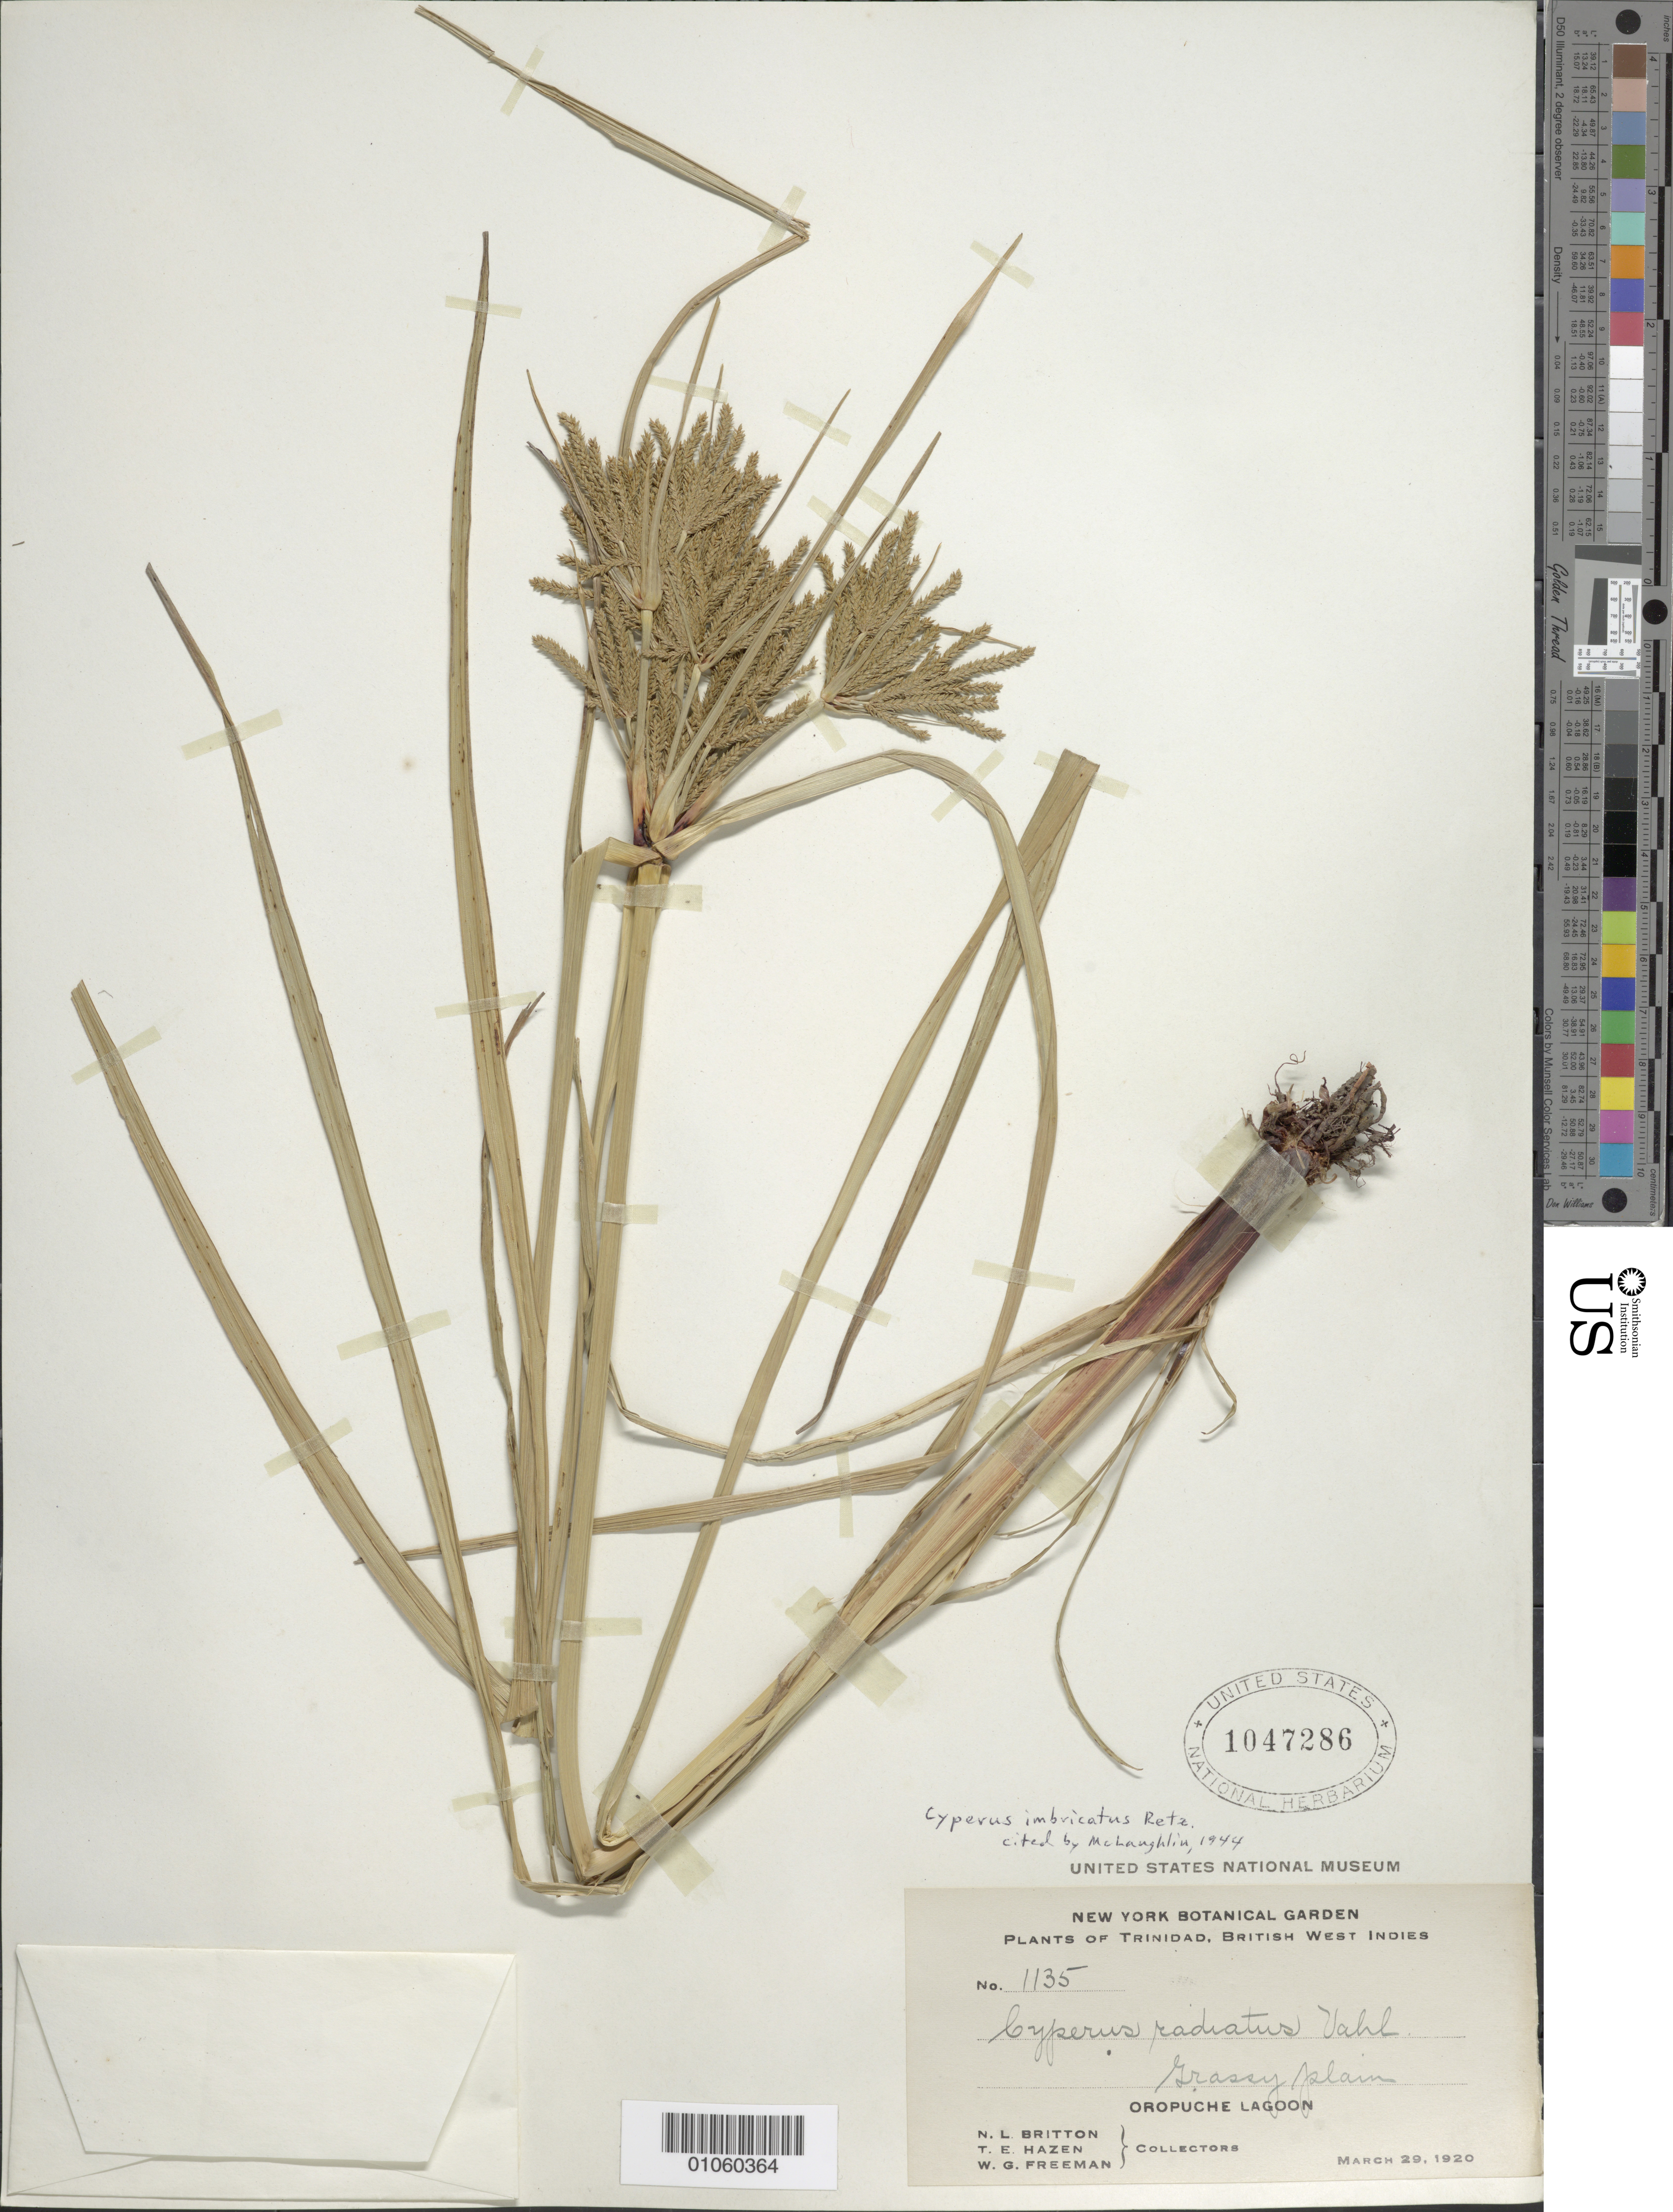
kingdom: Plantae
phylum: Tracheophyta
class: Liliopsida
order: Poales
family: Cyperaceae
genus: Cyperus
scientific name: Cyperus imbricatus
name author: Retz.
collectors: N. Britton, T. E. Hazen & W. Freeman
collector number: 1135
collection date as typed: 29 Mar 1920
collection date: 1920-03-29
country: Trinidad and Tobago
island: Trinidad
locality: Oropuche Lagoon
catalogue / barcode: US 1047286